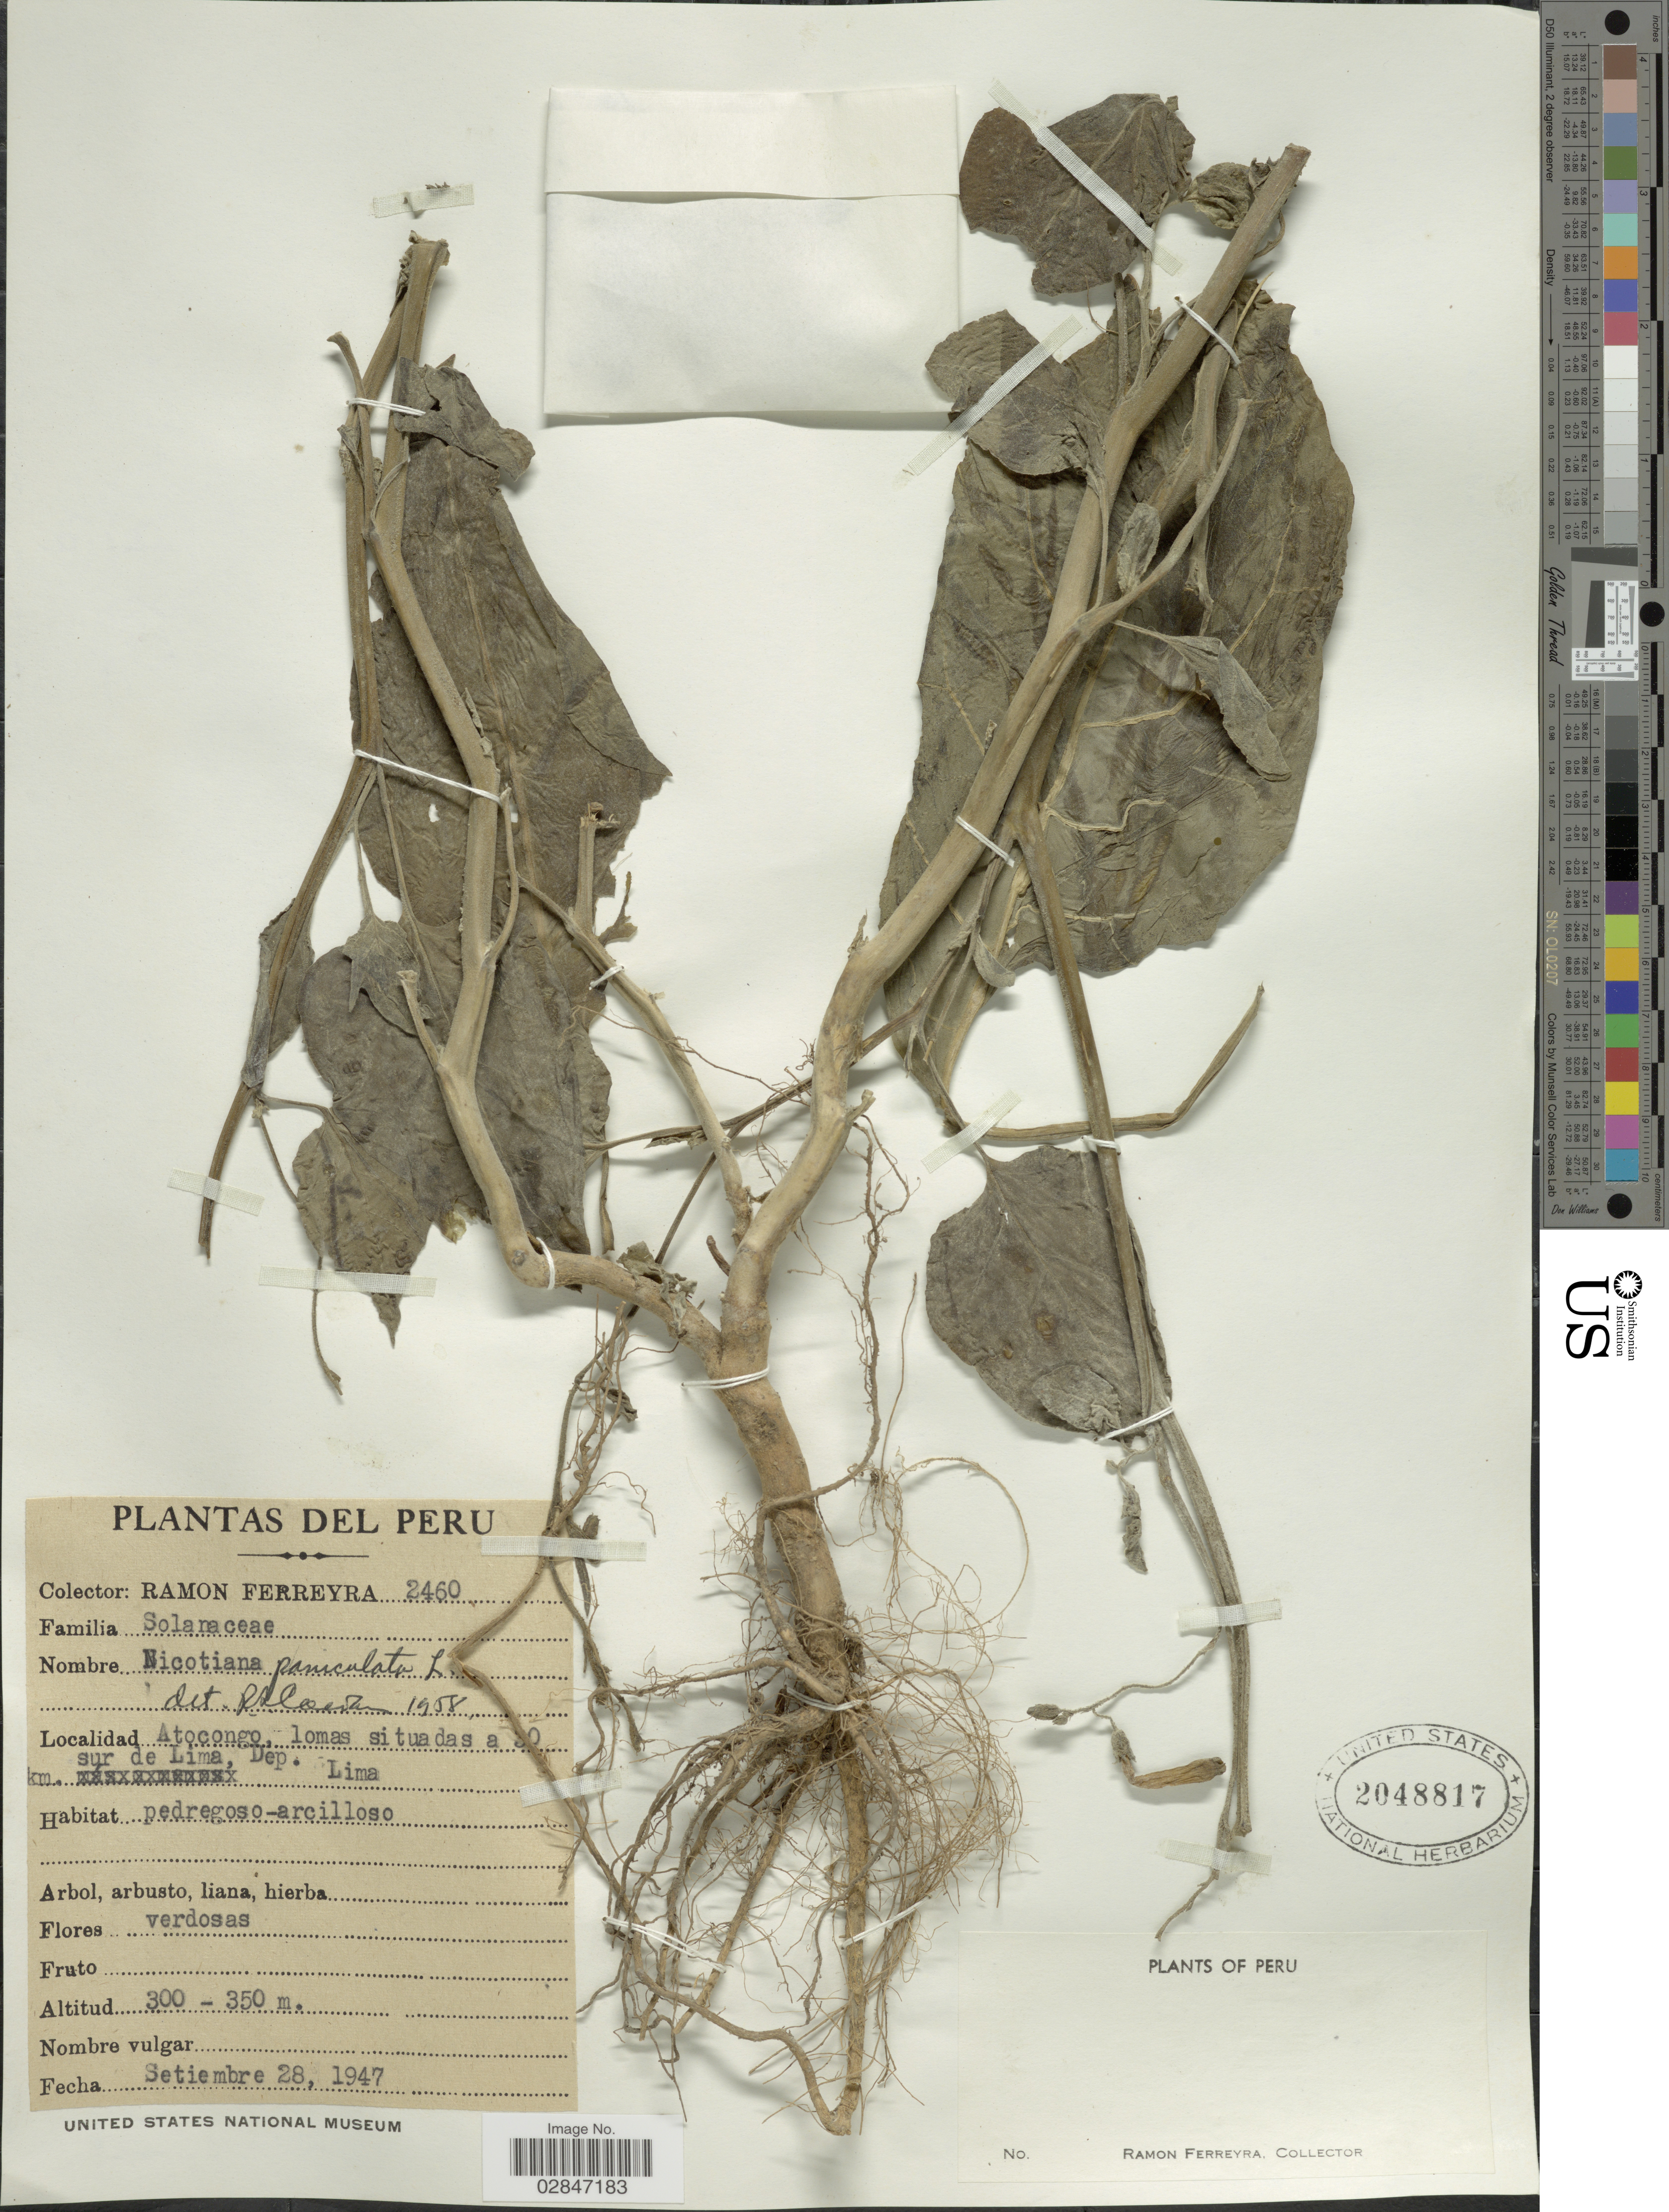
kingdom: Plantae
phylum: Tracheophyta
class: Magnoliopsida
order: Solanales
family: Solanaceae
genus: Nicotiana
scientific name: Nicotiana paniculata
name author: L.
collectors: R. A. Ferreyra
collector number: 2460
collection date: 1947-09-28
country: Peru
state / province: Lima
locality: Atocongo, lomas situadas a 30 km sur de Lima, Dep. Lima.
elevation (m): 300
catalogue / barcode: US 2048817